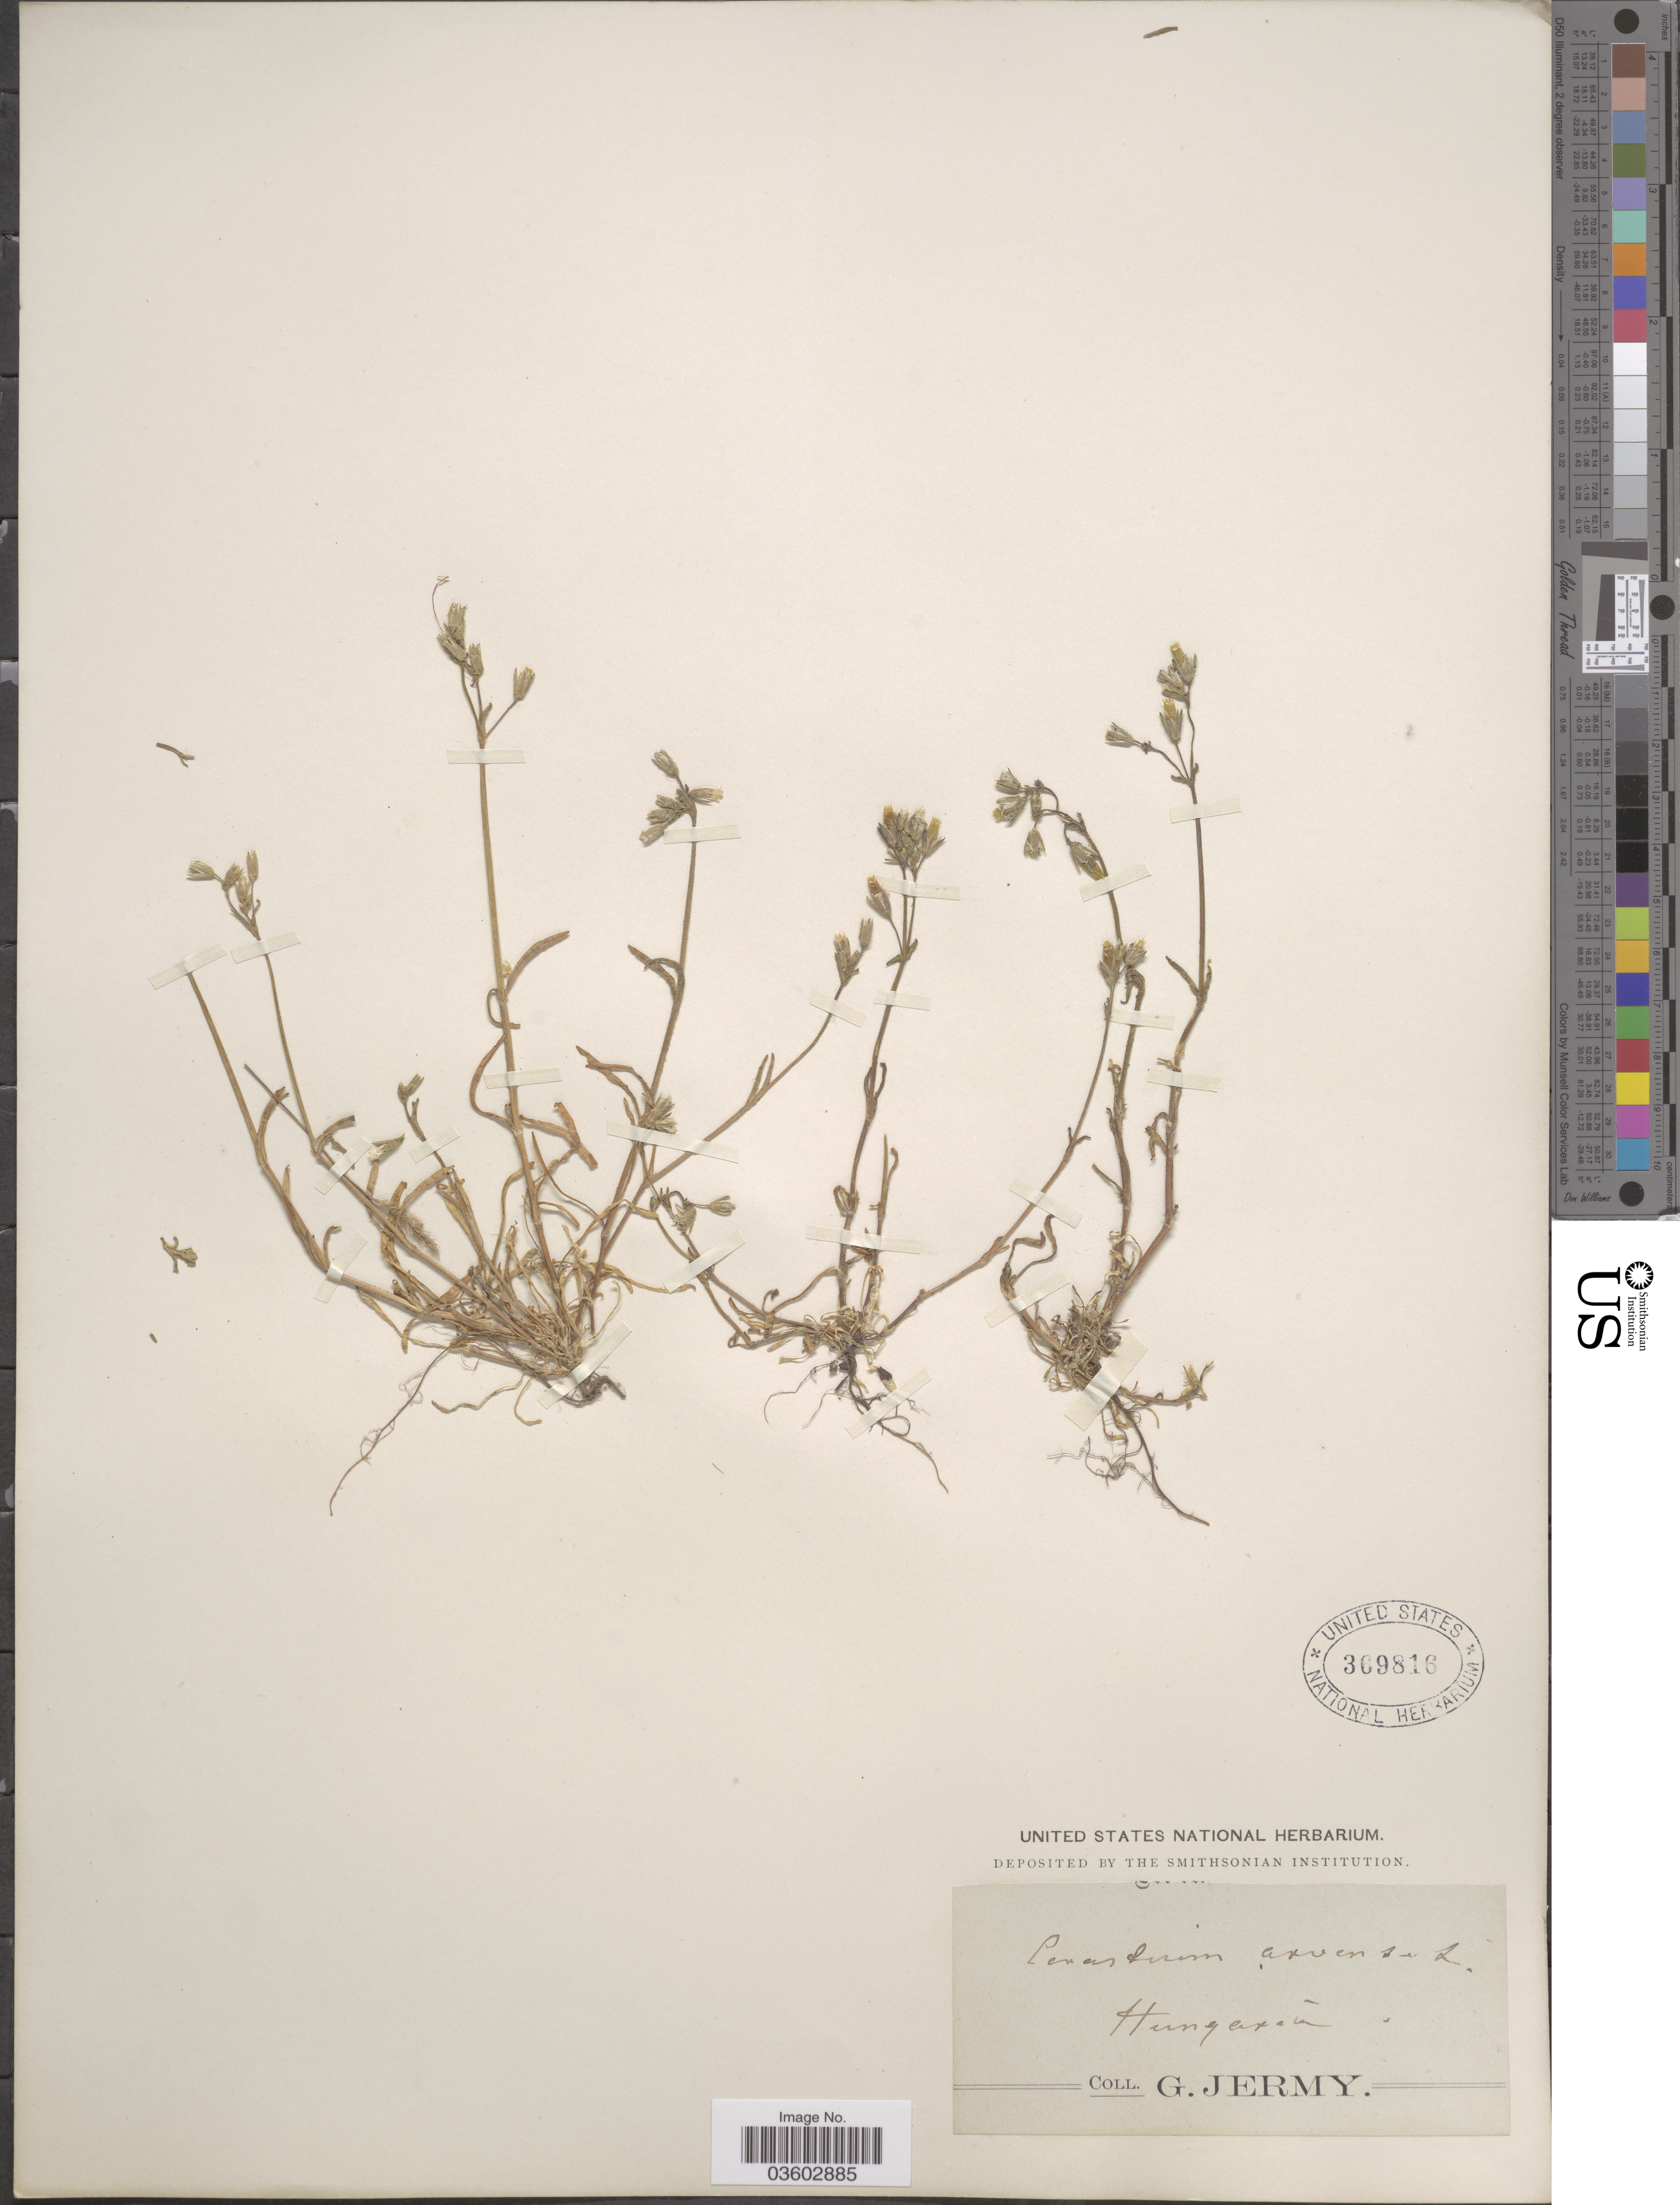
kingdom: Plantae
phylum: Tracheophyta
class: Magnoliopsida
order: Caryophyllales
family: Caryophyllaceae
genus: Cerastium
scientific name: Cerastium arvense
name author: L.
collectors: G. Jermy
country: Hungary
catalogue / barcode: US 369816